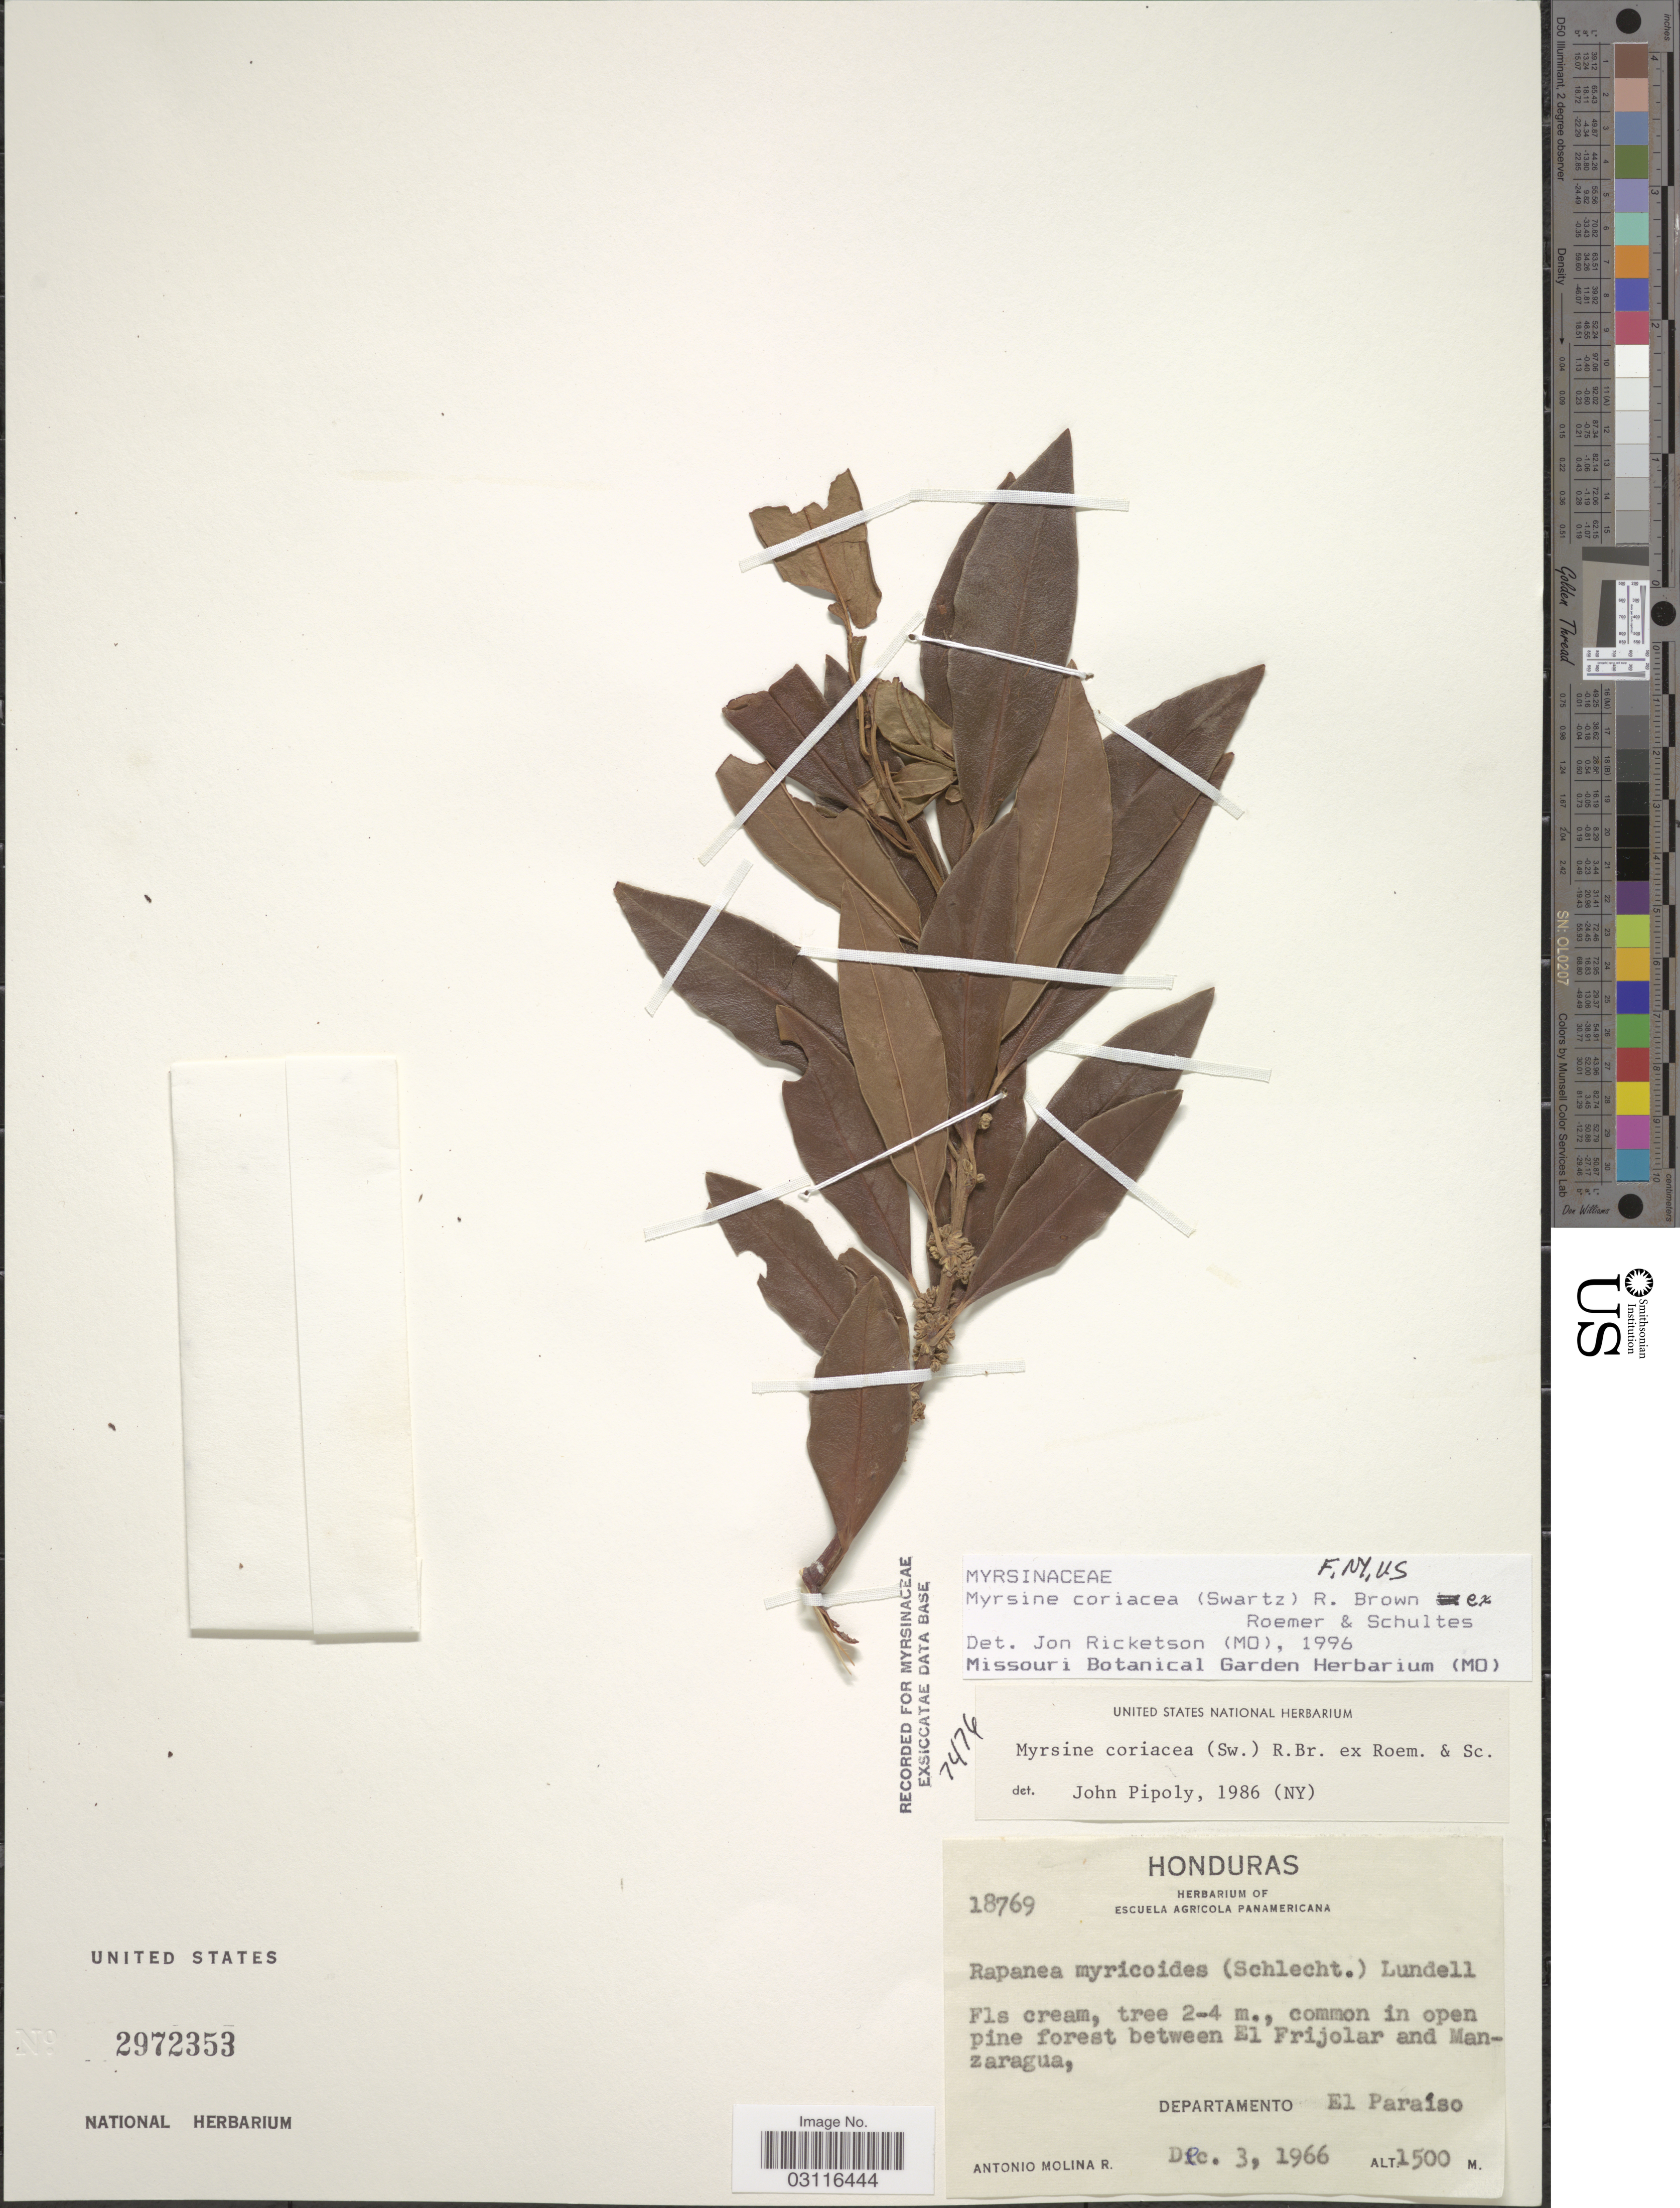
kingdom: Plantae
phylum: Tracheophyta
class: Magnoliopsida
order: Ericales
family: Primulaceae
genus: Myrsine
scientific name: Myrsine coriacea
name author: (Sw.) R. Br. ex Roem. & Schult.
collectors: A. Molina R.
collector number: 18769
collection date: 1966-12-03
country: Honduras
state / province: El Paraíso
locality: Between El Frijolar and Manzaragua, Departamento El Paraíso.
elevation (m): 1500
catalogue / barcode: US 2972353